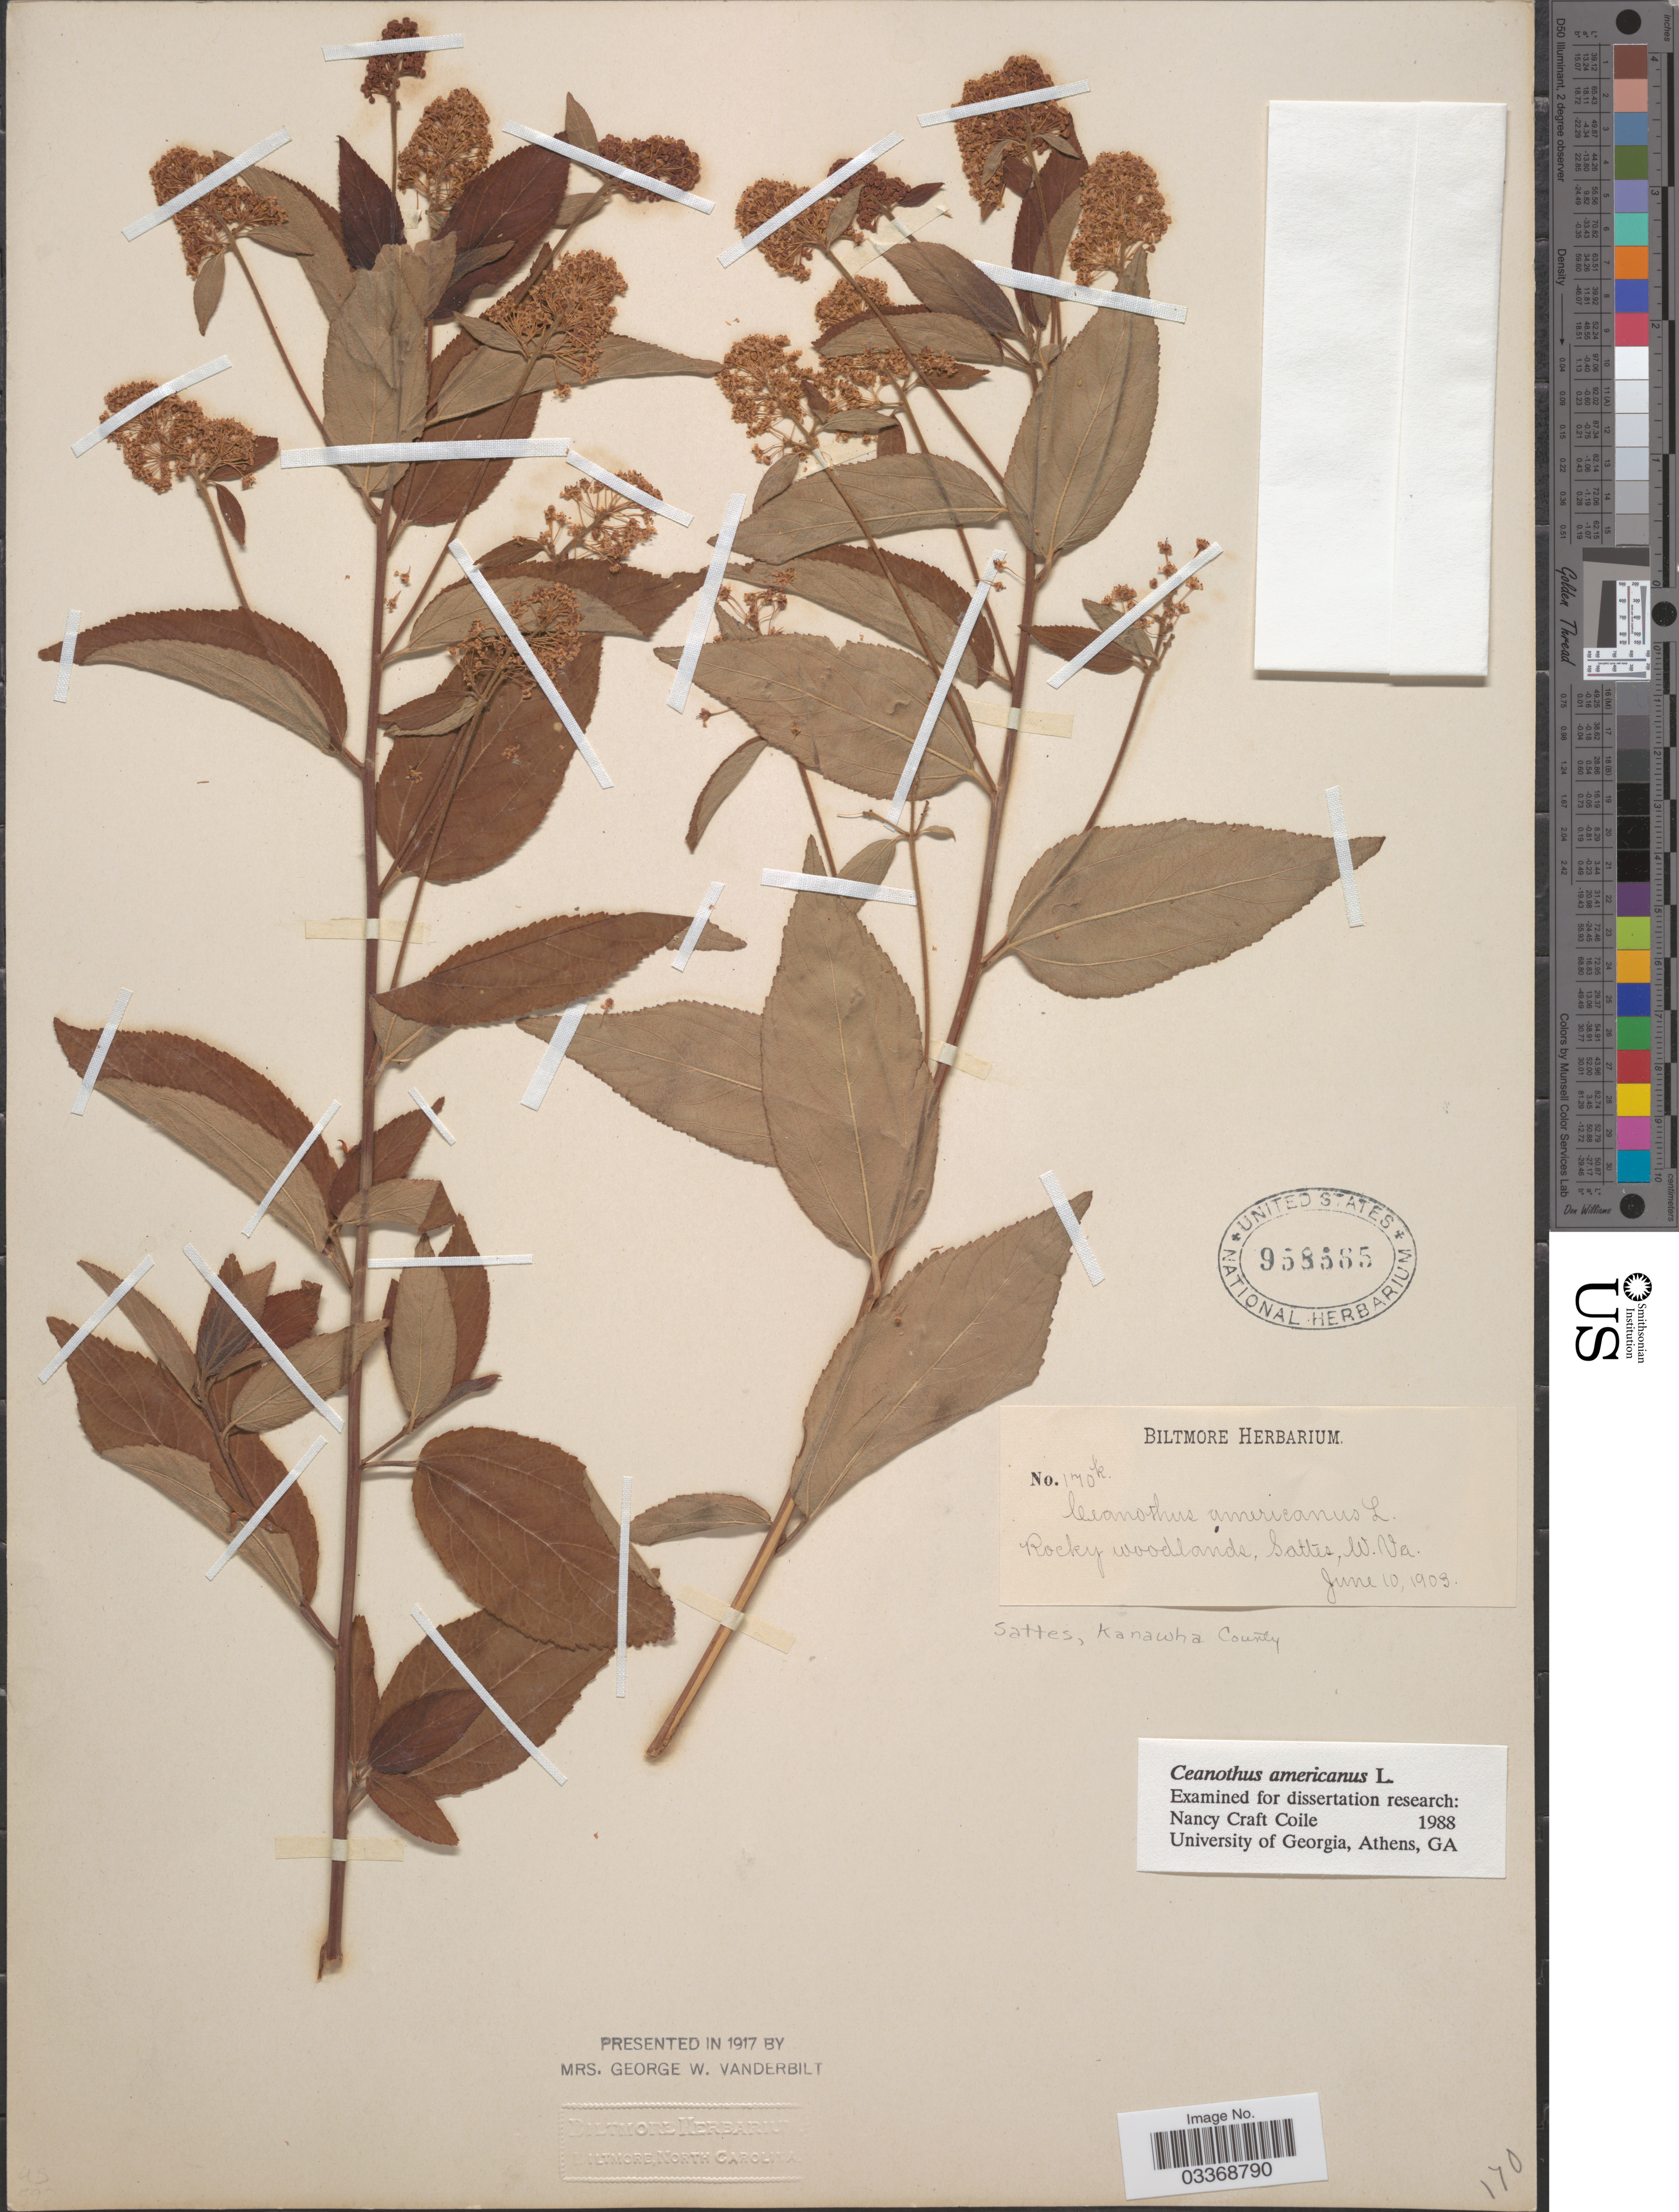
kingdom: Plantae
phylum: Tracheophyta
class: Magnoliopsida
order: Rosales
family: Rhamnaceae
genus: Ceanothus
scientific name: Ceanothus americanus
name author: L.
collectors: ex herb. Biltmore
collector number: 170k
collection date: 1903-06-10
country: United States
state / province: West Virginia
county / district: Kanawha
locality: Sattes, Kanawha County.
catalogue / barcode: US 958565